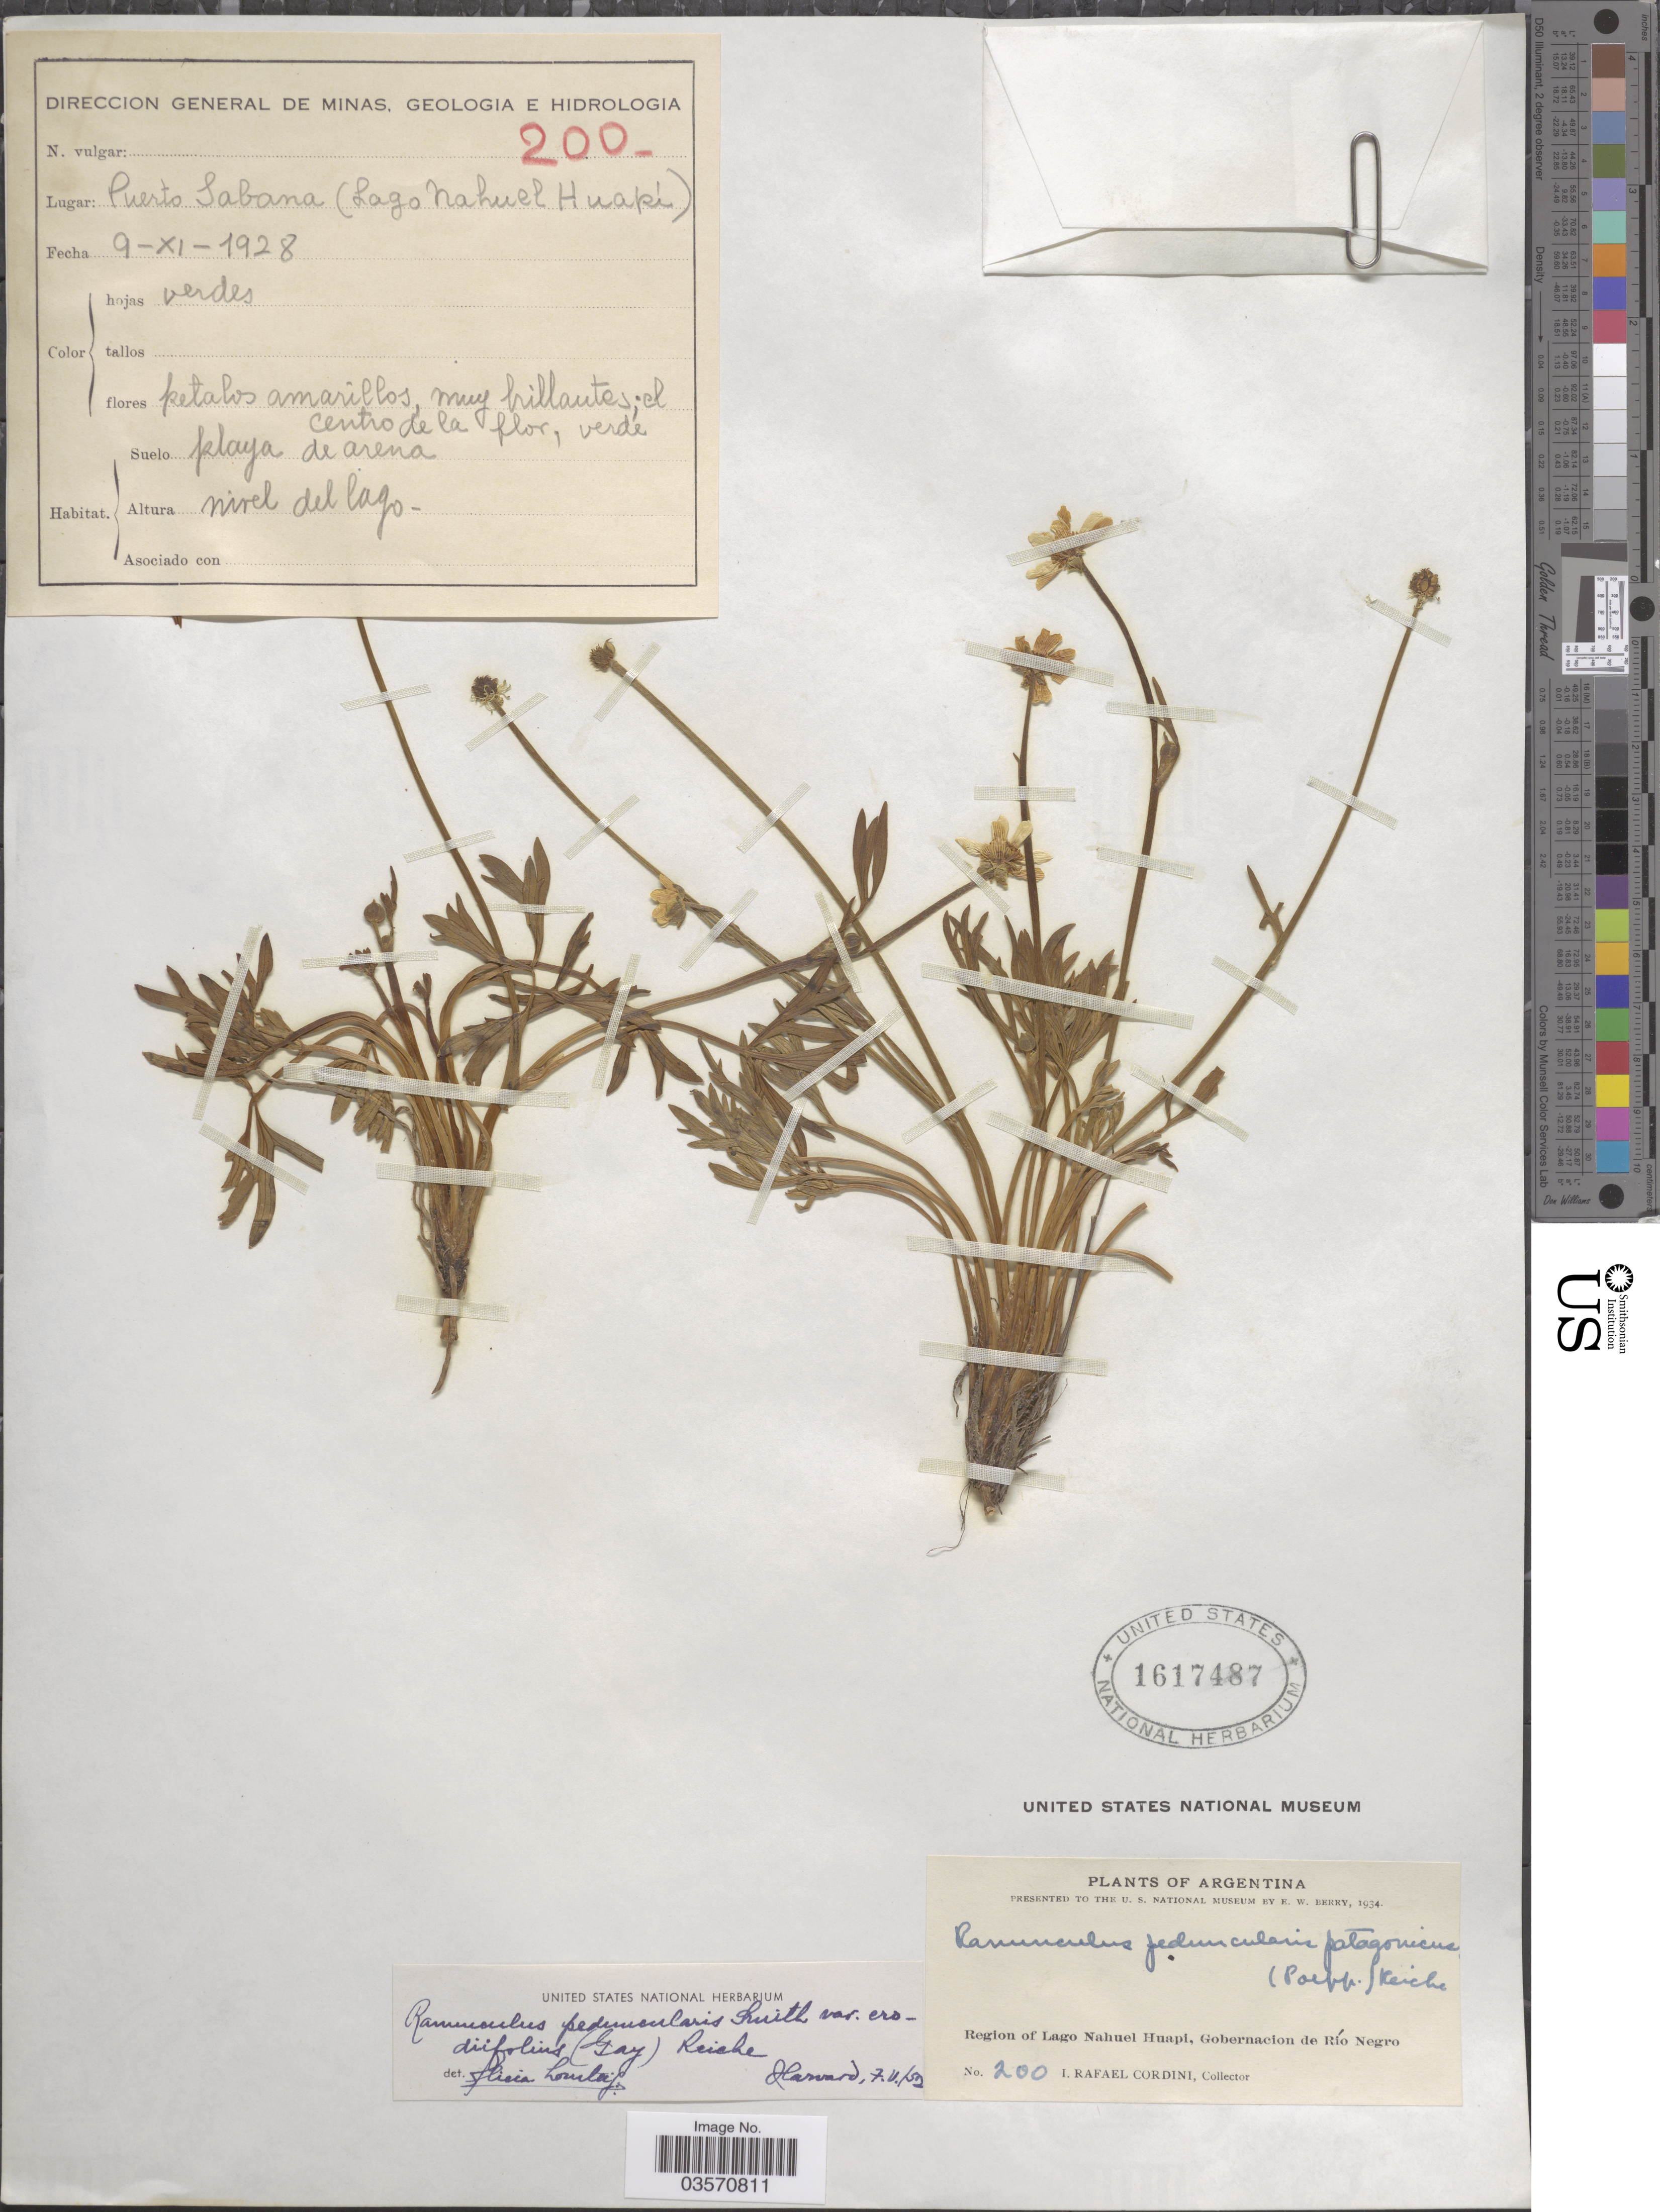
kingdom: Plantae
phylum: Tracheophyta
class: Magnoliopsida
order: Ranunculales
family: Ranunculaceae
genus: Ranunculus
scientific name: Ranunculus peduncularis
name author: Sm.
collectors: I. Cordini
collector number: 200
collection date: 1928-11-09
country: Argentina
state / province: Rio Negro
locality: Region of Lago Nahuel Huapi, Gobernacion de Río Negro. Puerto Sabana (Lago Nahuel Huapi).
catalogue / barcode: US 1617487